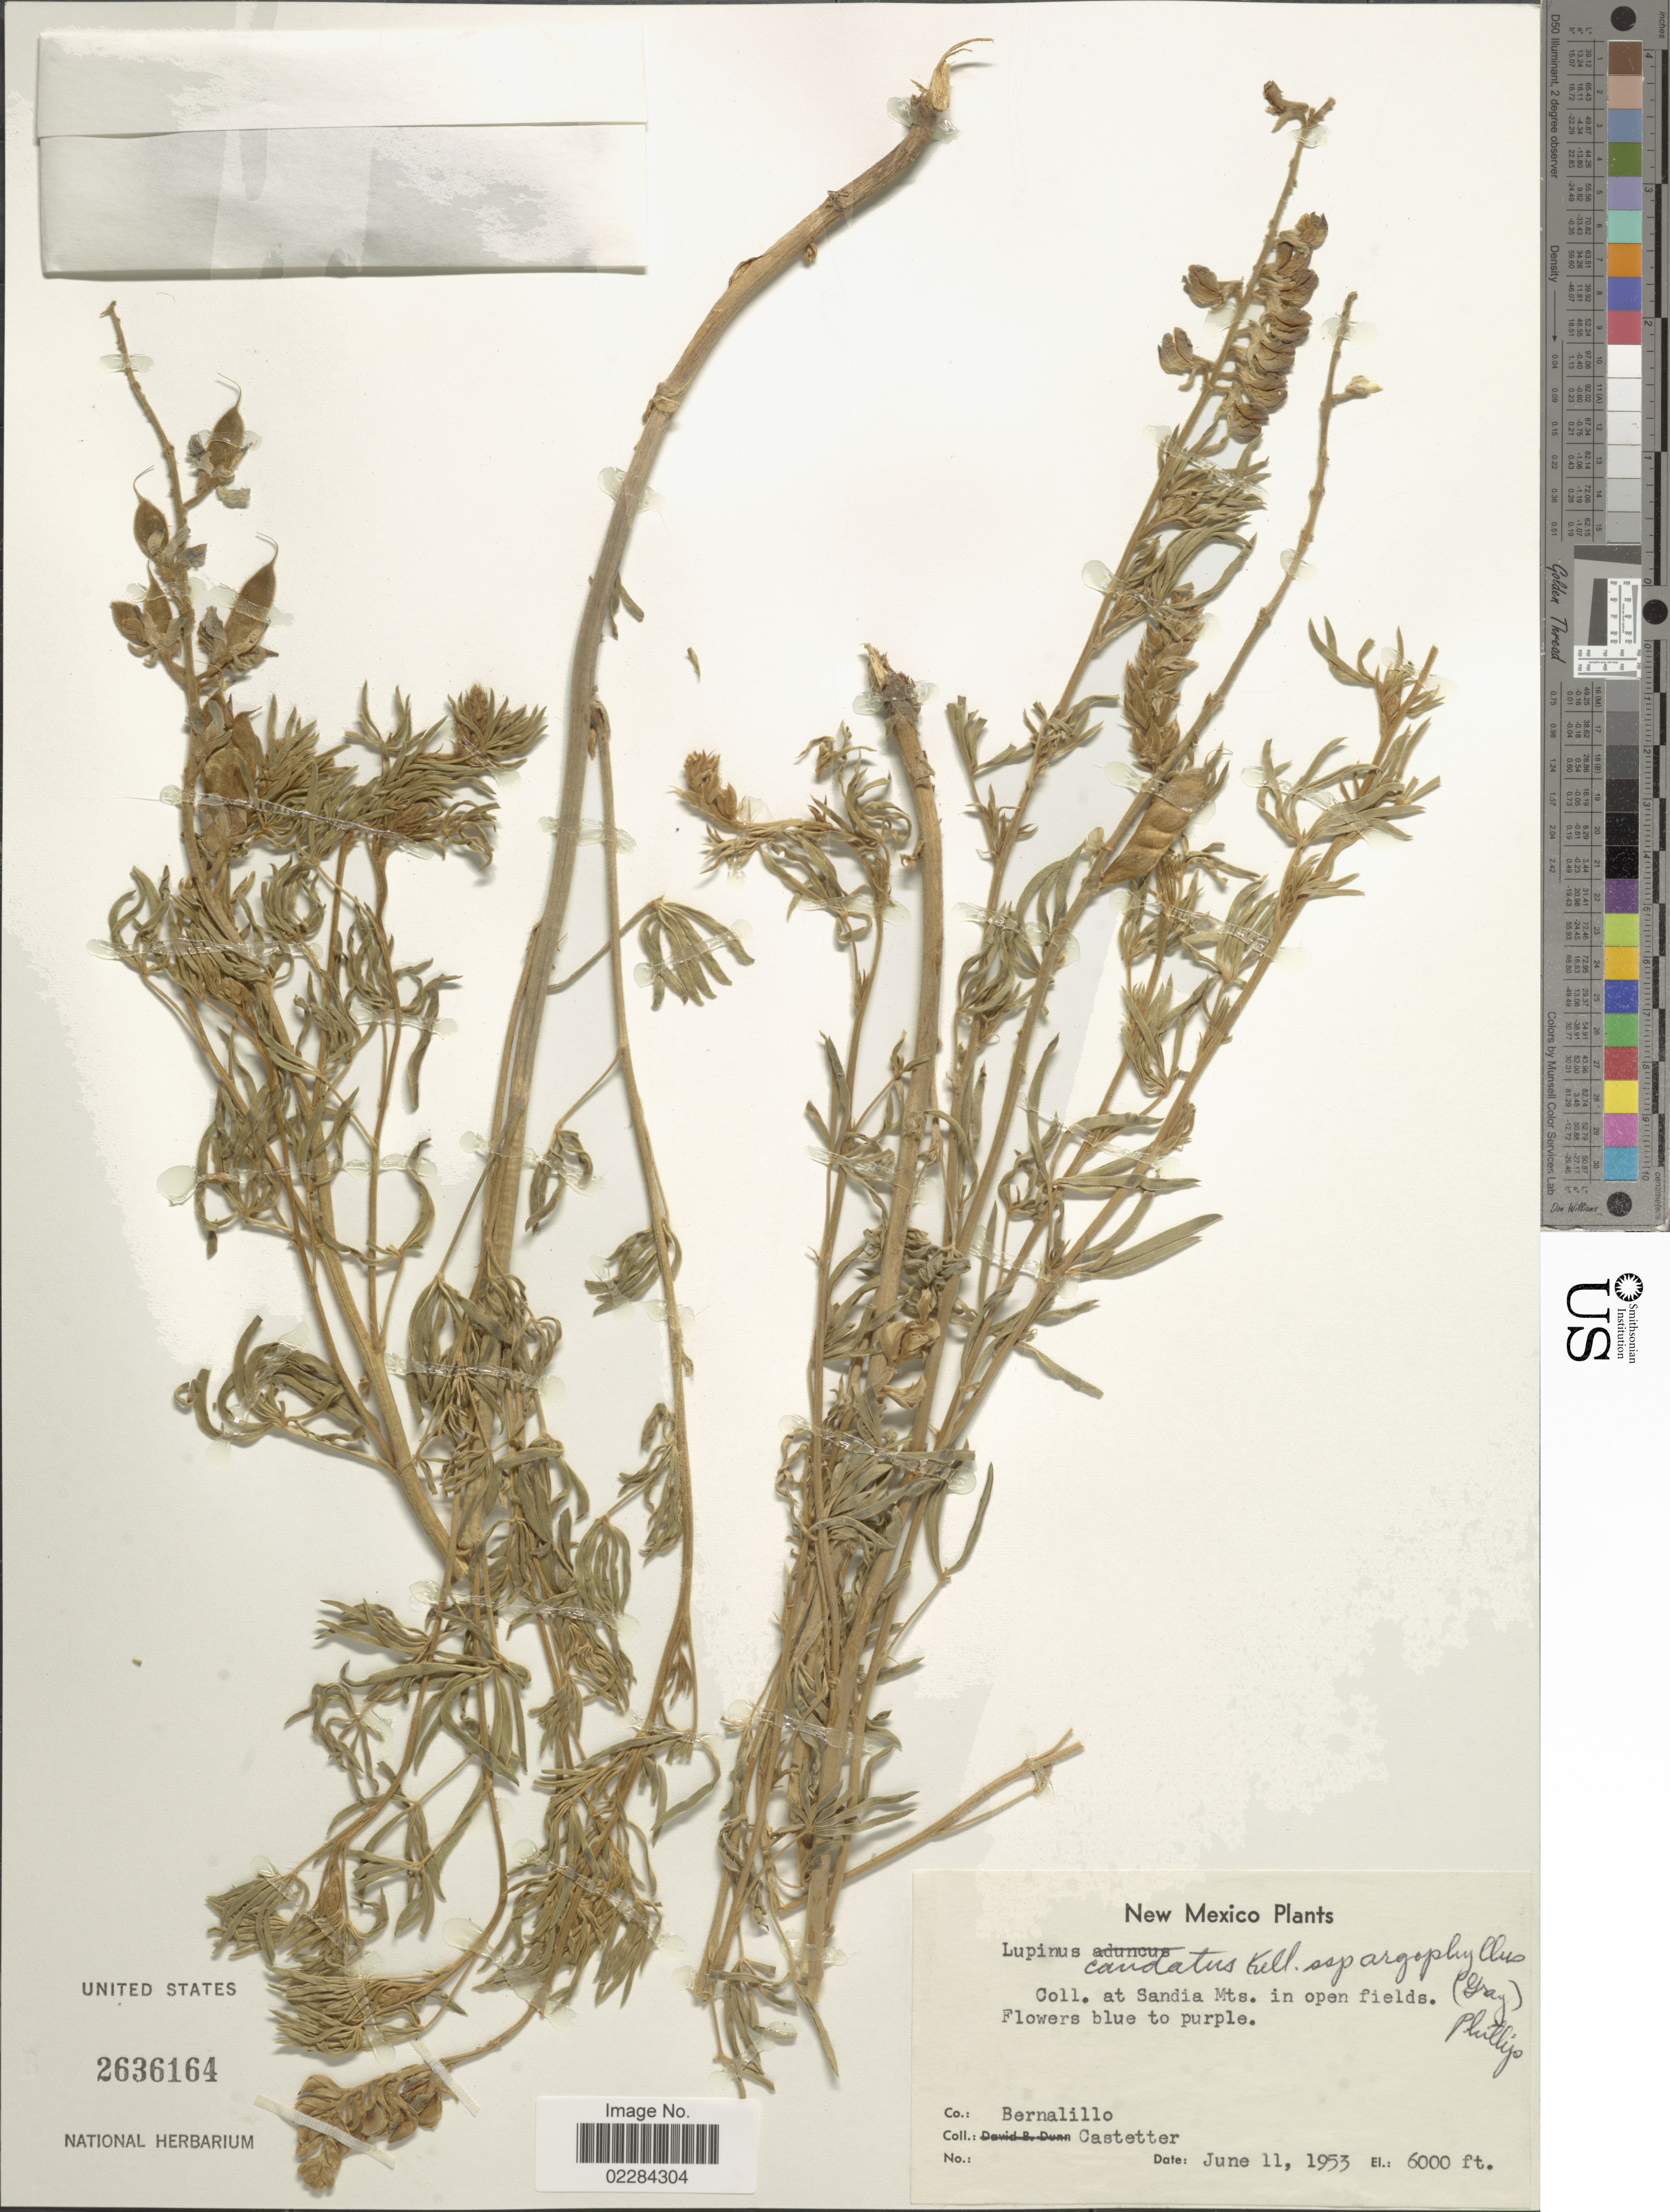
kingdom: Plantae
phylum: Tracheophyta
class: Magnoliopsida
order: Fabales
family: Fabaceae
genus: Lupinus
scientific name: Lupinus caudatus var. argophyllus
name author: (A. Gray) S.L. Welsh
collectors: E. F. Castetter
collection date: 1953-06-11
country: United States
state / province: New Mexico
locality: At Sandia Mts. in open fields.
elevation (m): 1829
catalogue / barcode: US 2636164